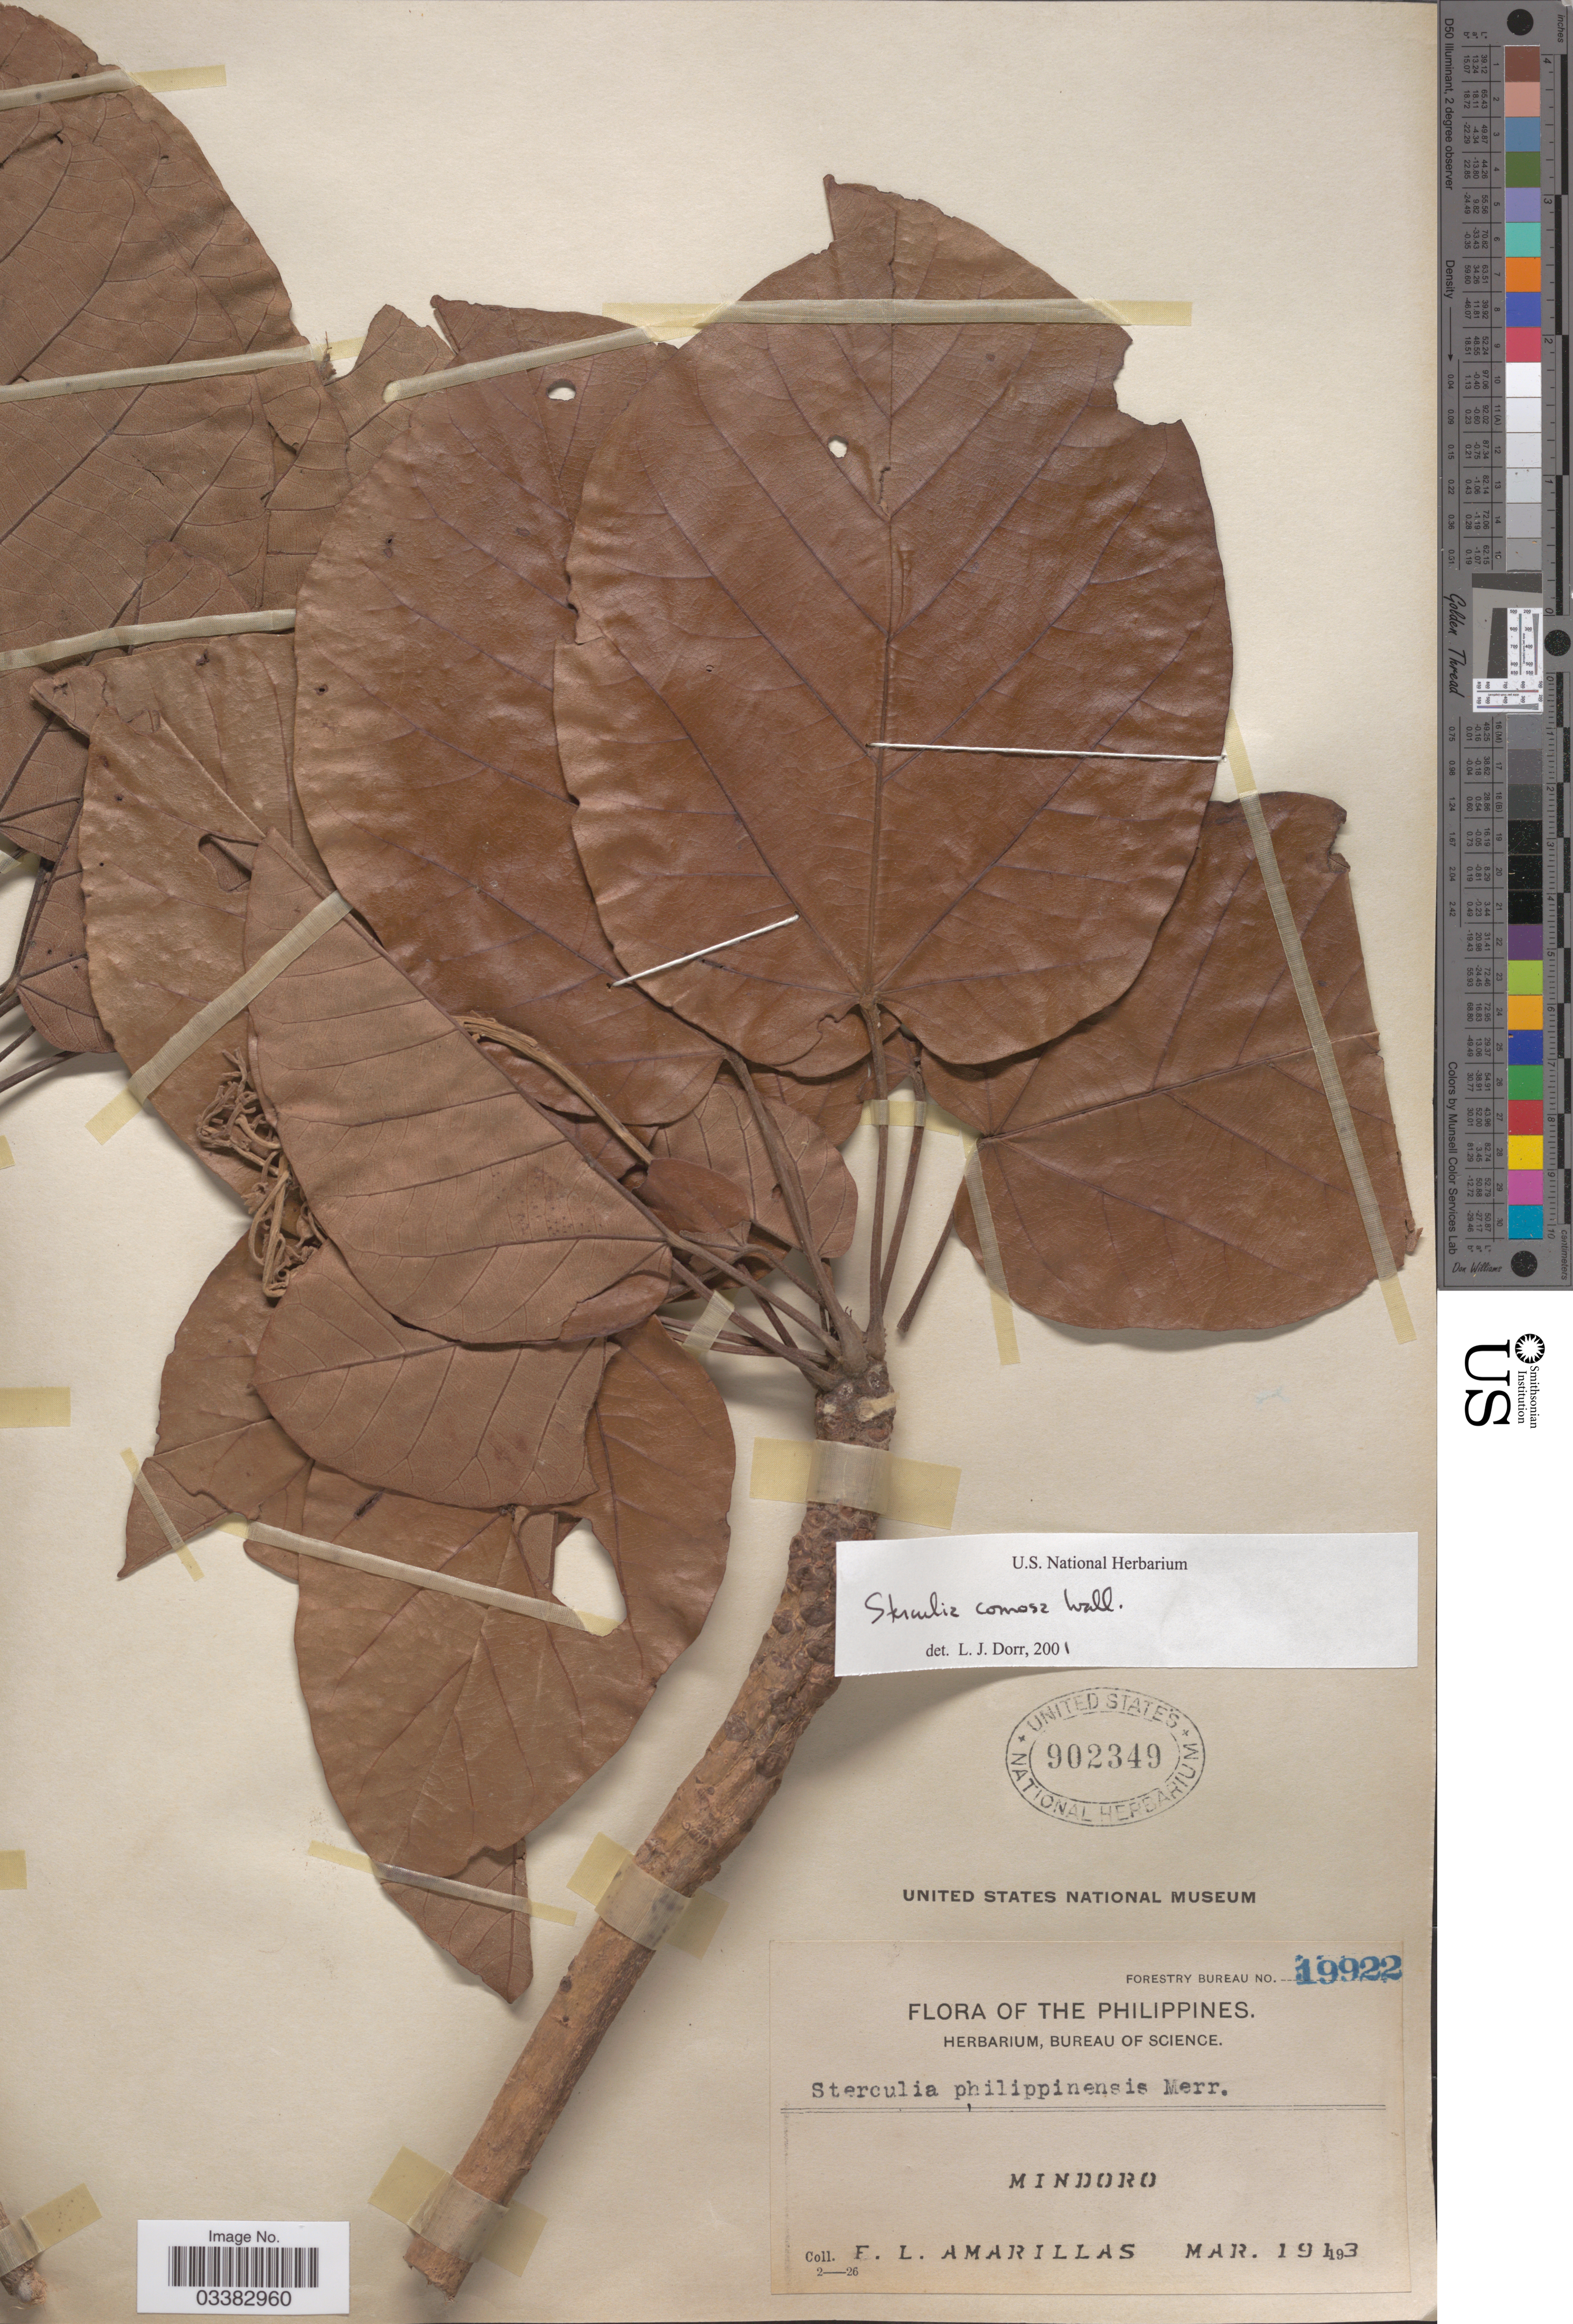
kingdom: Plantae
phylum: Tracheophyta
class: Magnoliopsida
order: Malvales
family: Malvaceae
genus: Sterculia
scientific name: Sterculia comosa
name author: Wall.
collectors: F. Amarillas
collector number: Forestry Bureau 19922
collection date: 1913-03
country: Philippines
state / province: Mimaropa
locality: Mindoro.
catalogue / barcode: US 902349